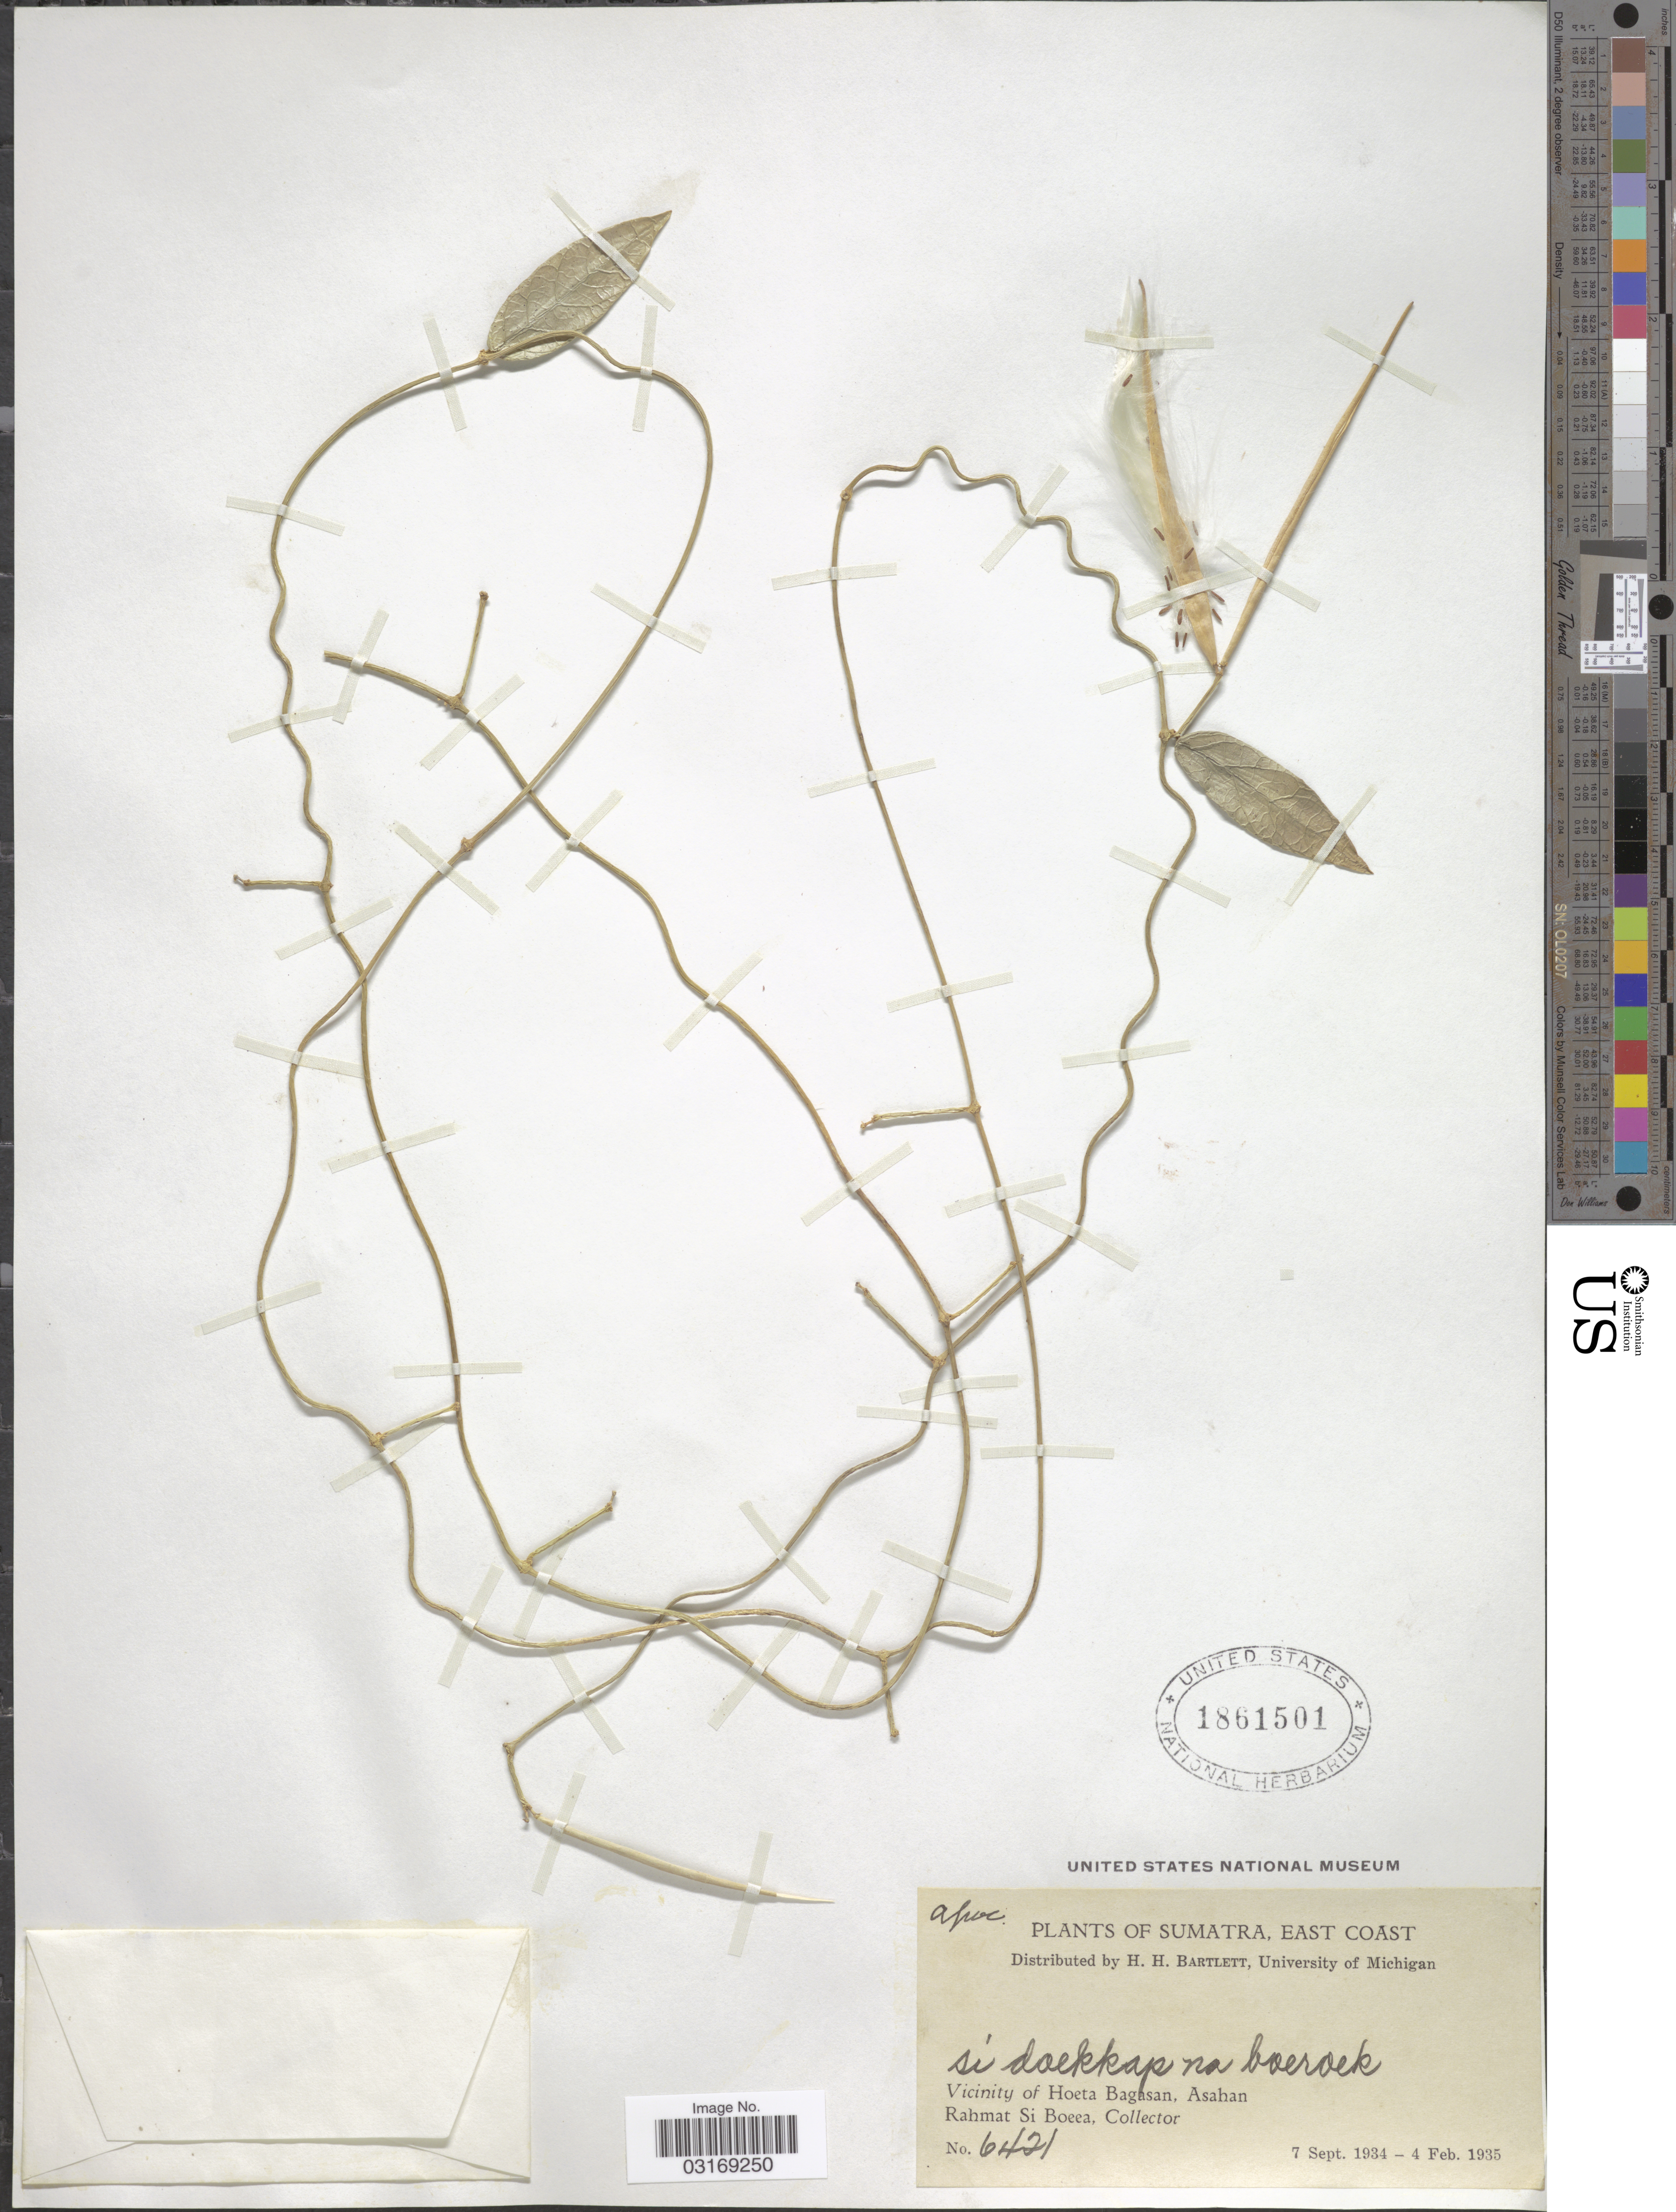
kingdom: Plantae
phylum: Tracheophyta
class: Magnoliopsida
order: Gentianales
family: Apocynaceae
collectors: Rahmat Si Boeea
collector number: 6421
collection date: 1934-09-07/1935-02-04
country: Indonesia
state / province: Sumatra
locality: East Coast. Vicinity of Hoeta Bagasan, Asahan.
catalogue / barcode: US 1861501